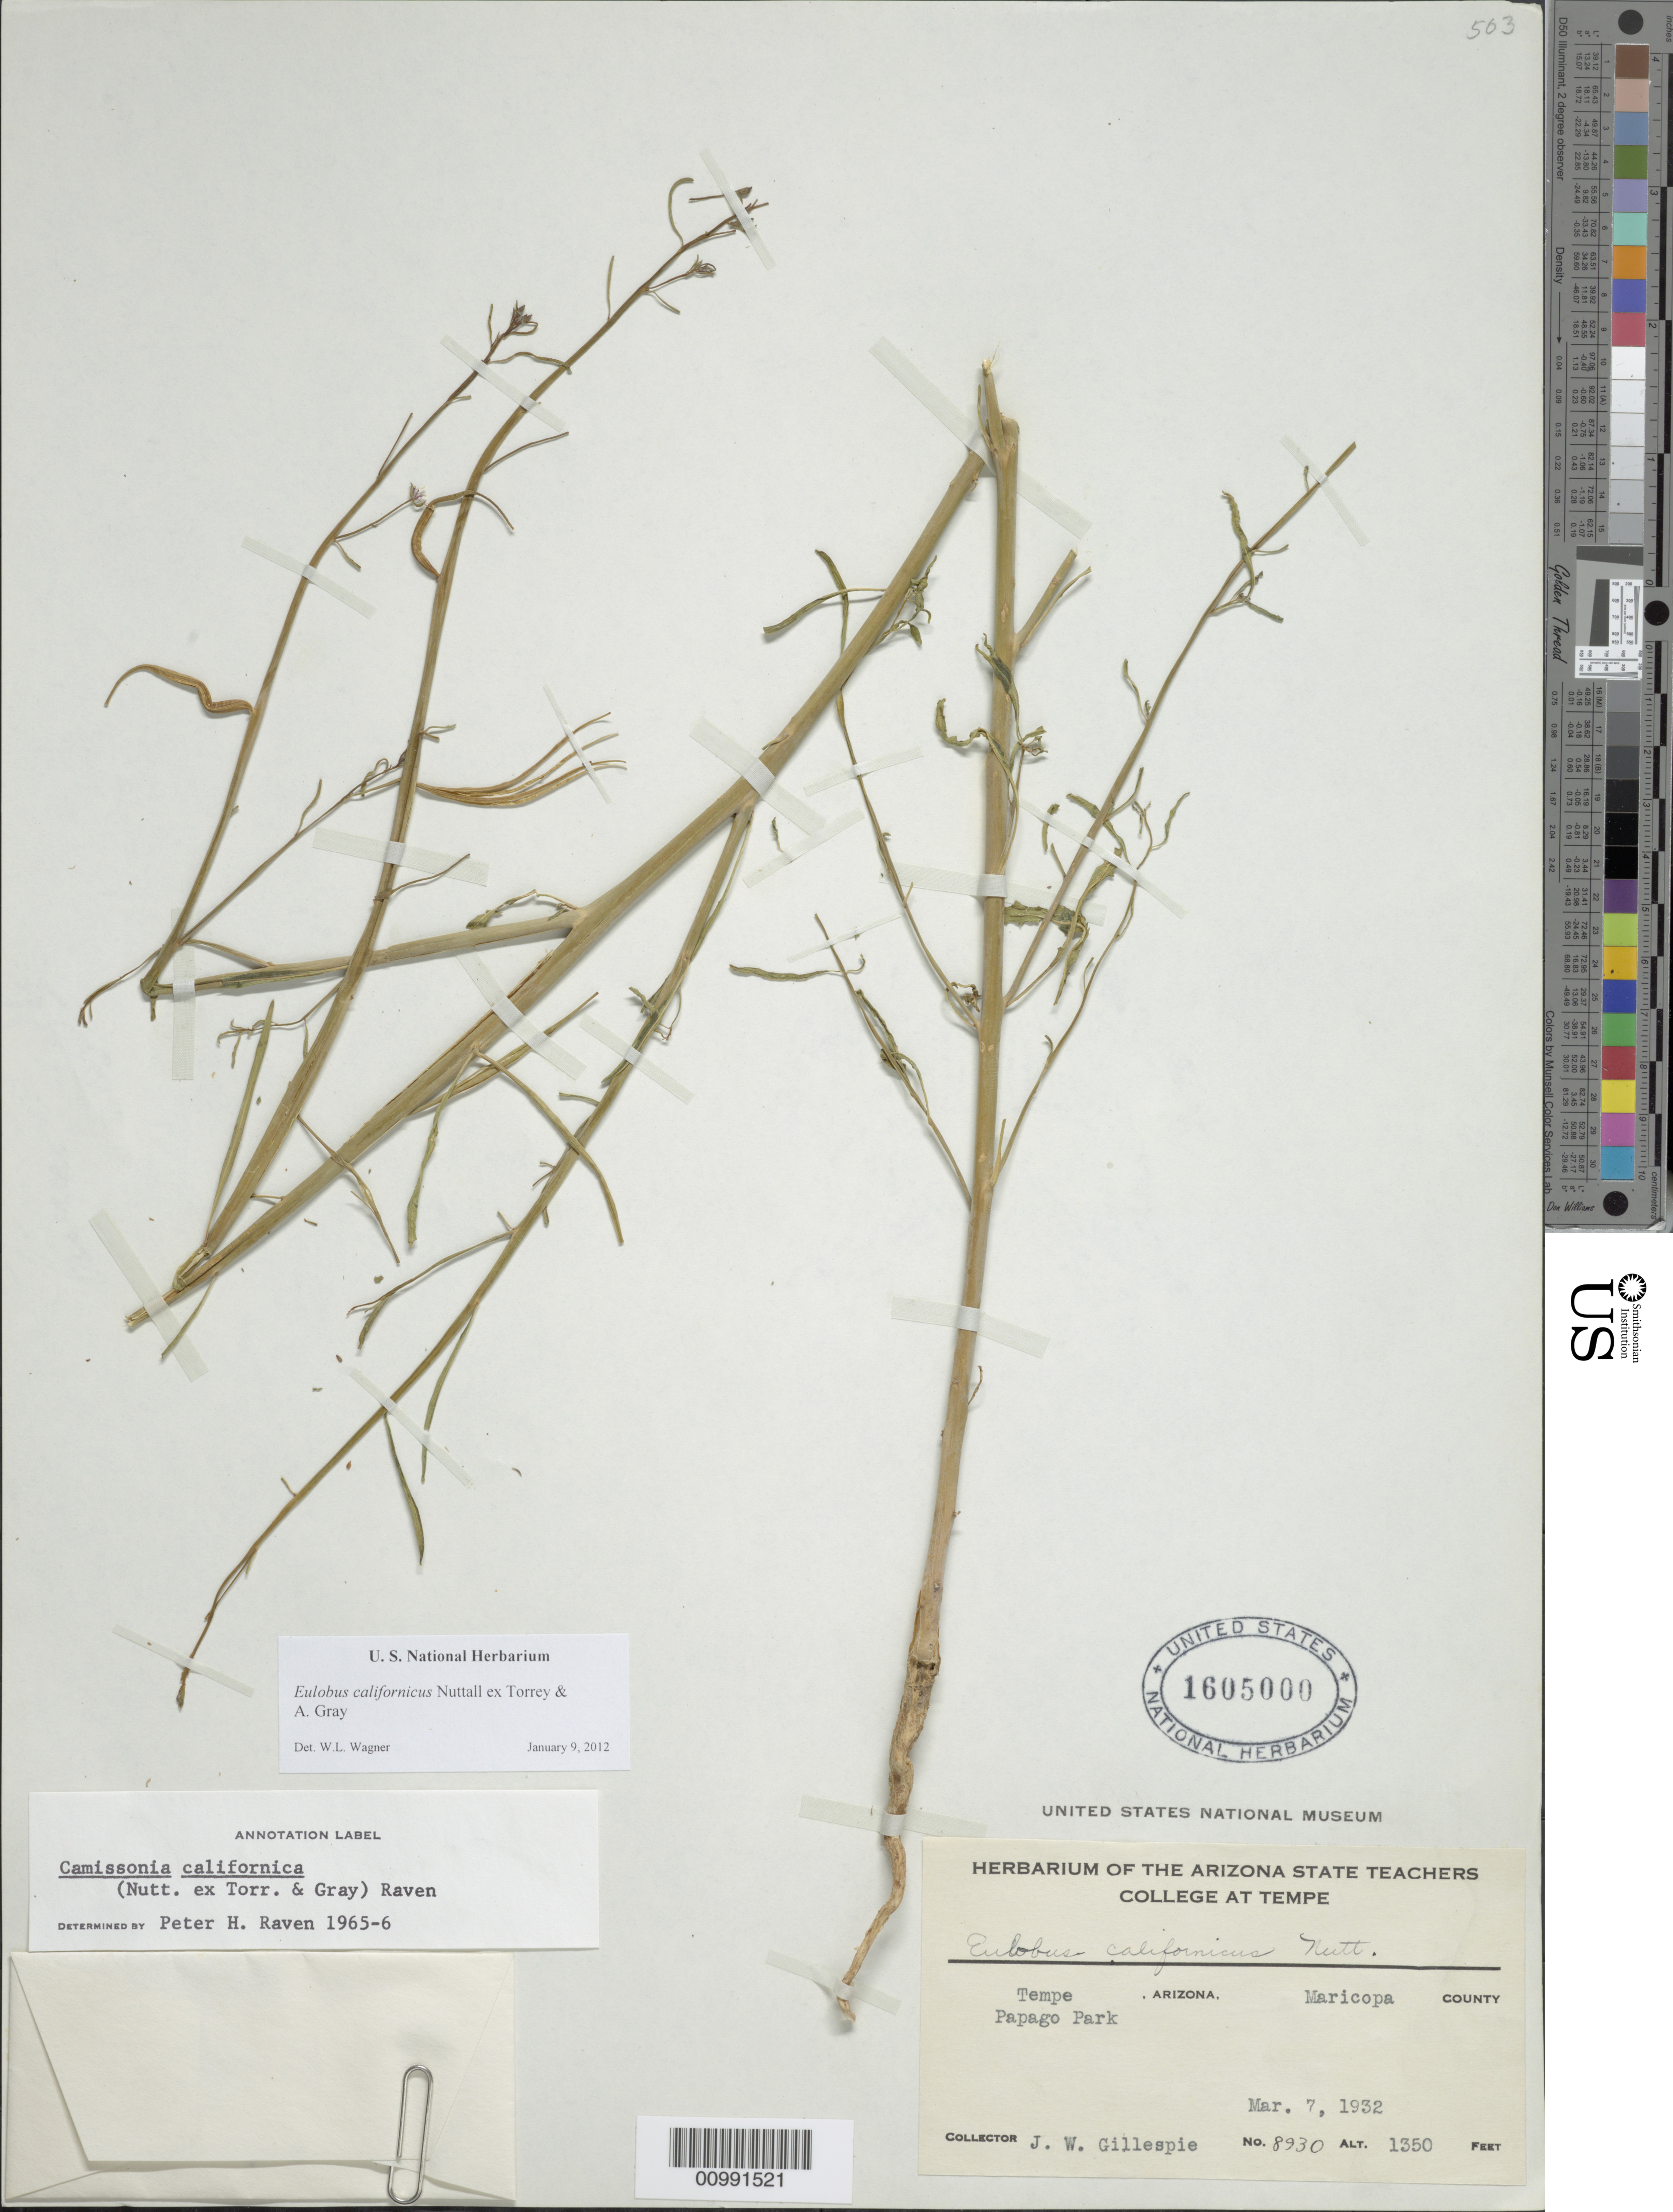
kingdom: Plantae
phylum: Tracheophyta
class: Magnoliopsida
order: Myrtales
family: Onagraceae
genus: Eulobus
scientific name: Eulobus californicus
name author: Nutt. ex Torr. & A. Gray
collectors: J. W. Gillespie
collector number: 8930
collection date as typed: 07 Mar 1932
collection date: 1932-03-07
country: United States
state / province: Arizona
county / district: Maricopa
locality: Tempe, Papago Park.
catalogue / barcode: US 1605000